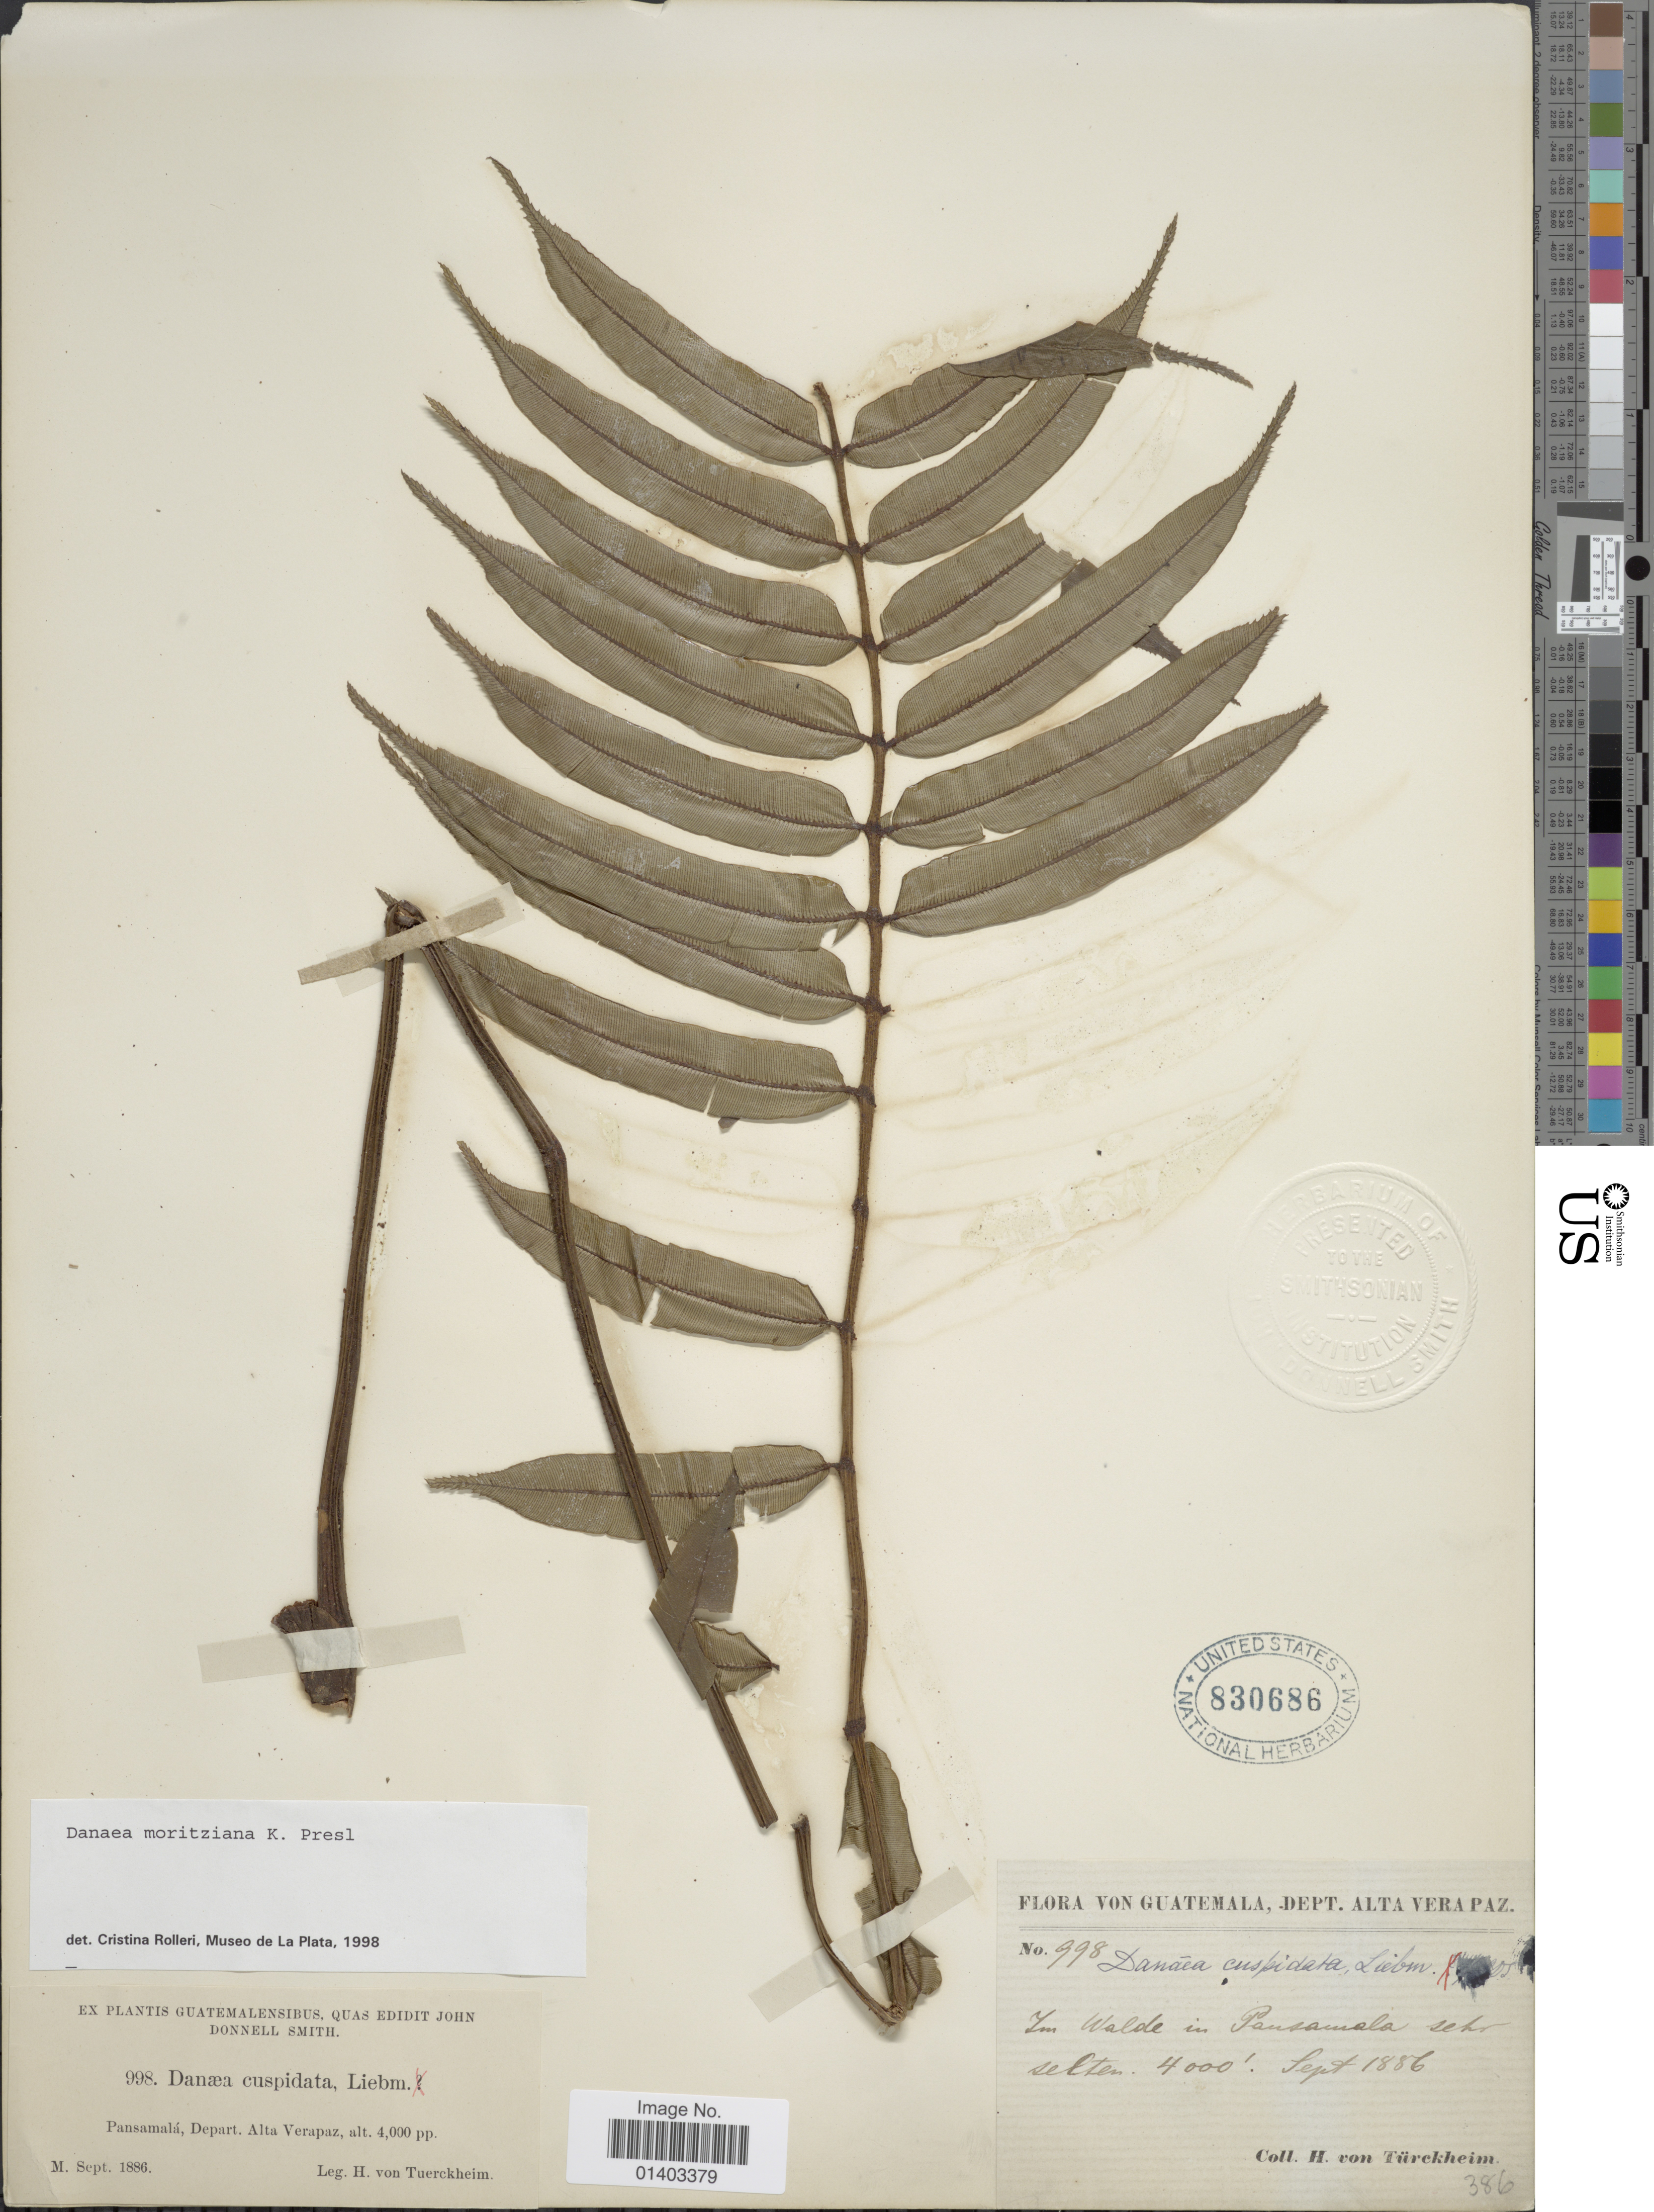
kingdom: Plantae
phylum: Tracheophyta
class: Polypodiopsida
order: Marattiales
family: Marattiaceae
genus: Danaea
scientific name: Danaea moritziana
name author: C. Presl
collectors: H. von Türckheim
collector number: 998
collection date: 1886-09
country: Guatemala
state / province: Alta Verapaz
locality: Pansamalá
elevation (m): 1219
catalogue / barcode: US 830686